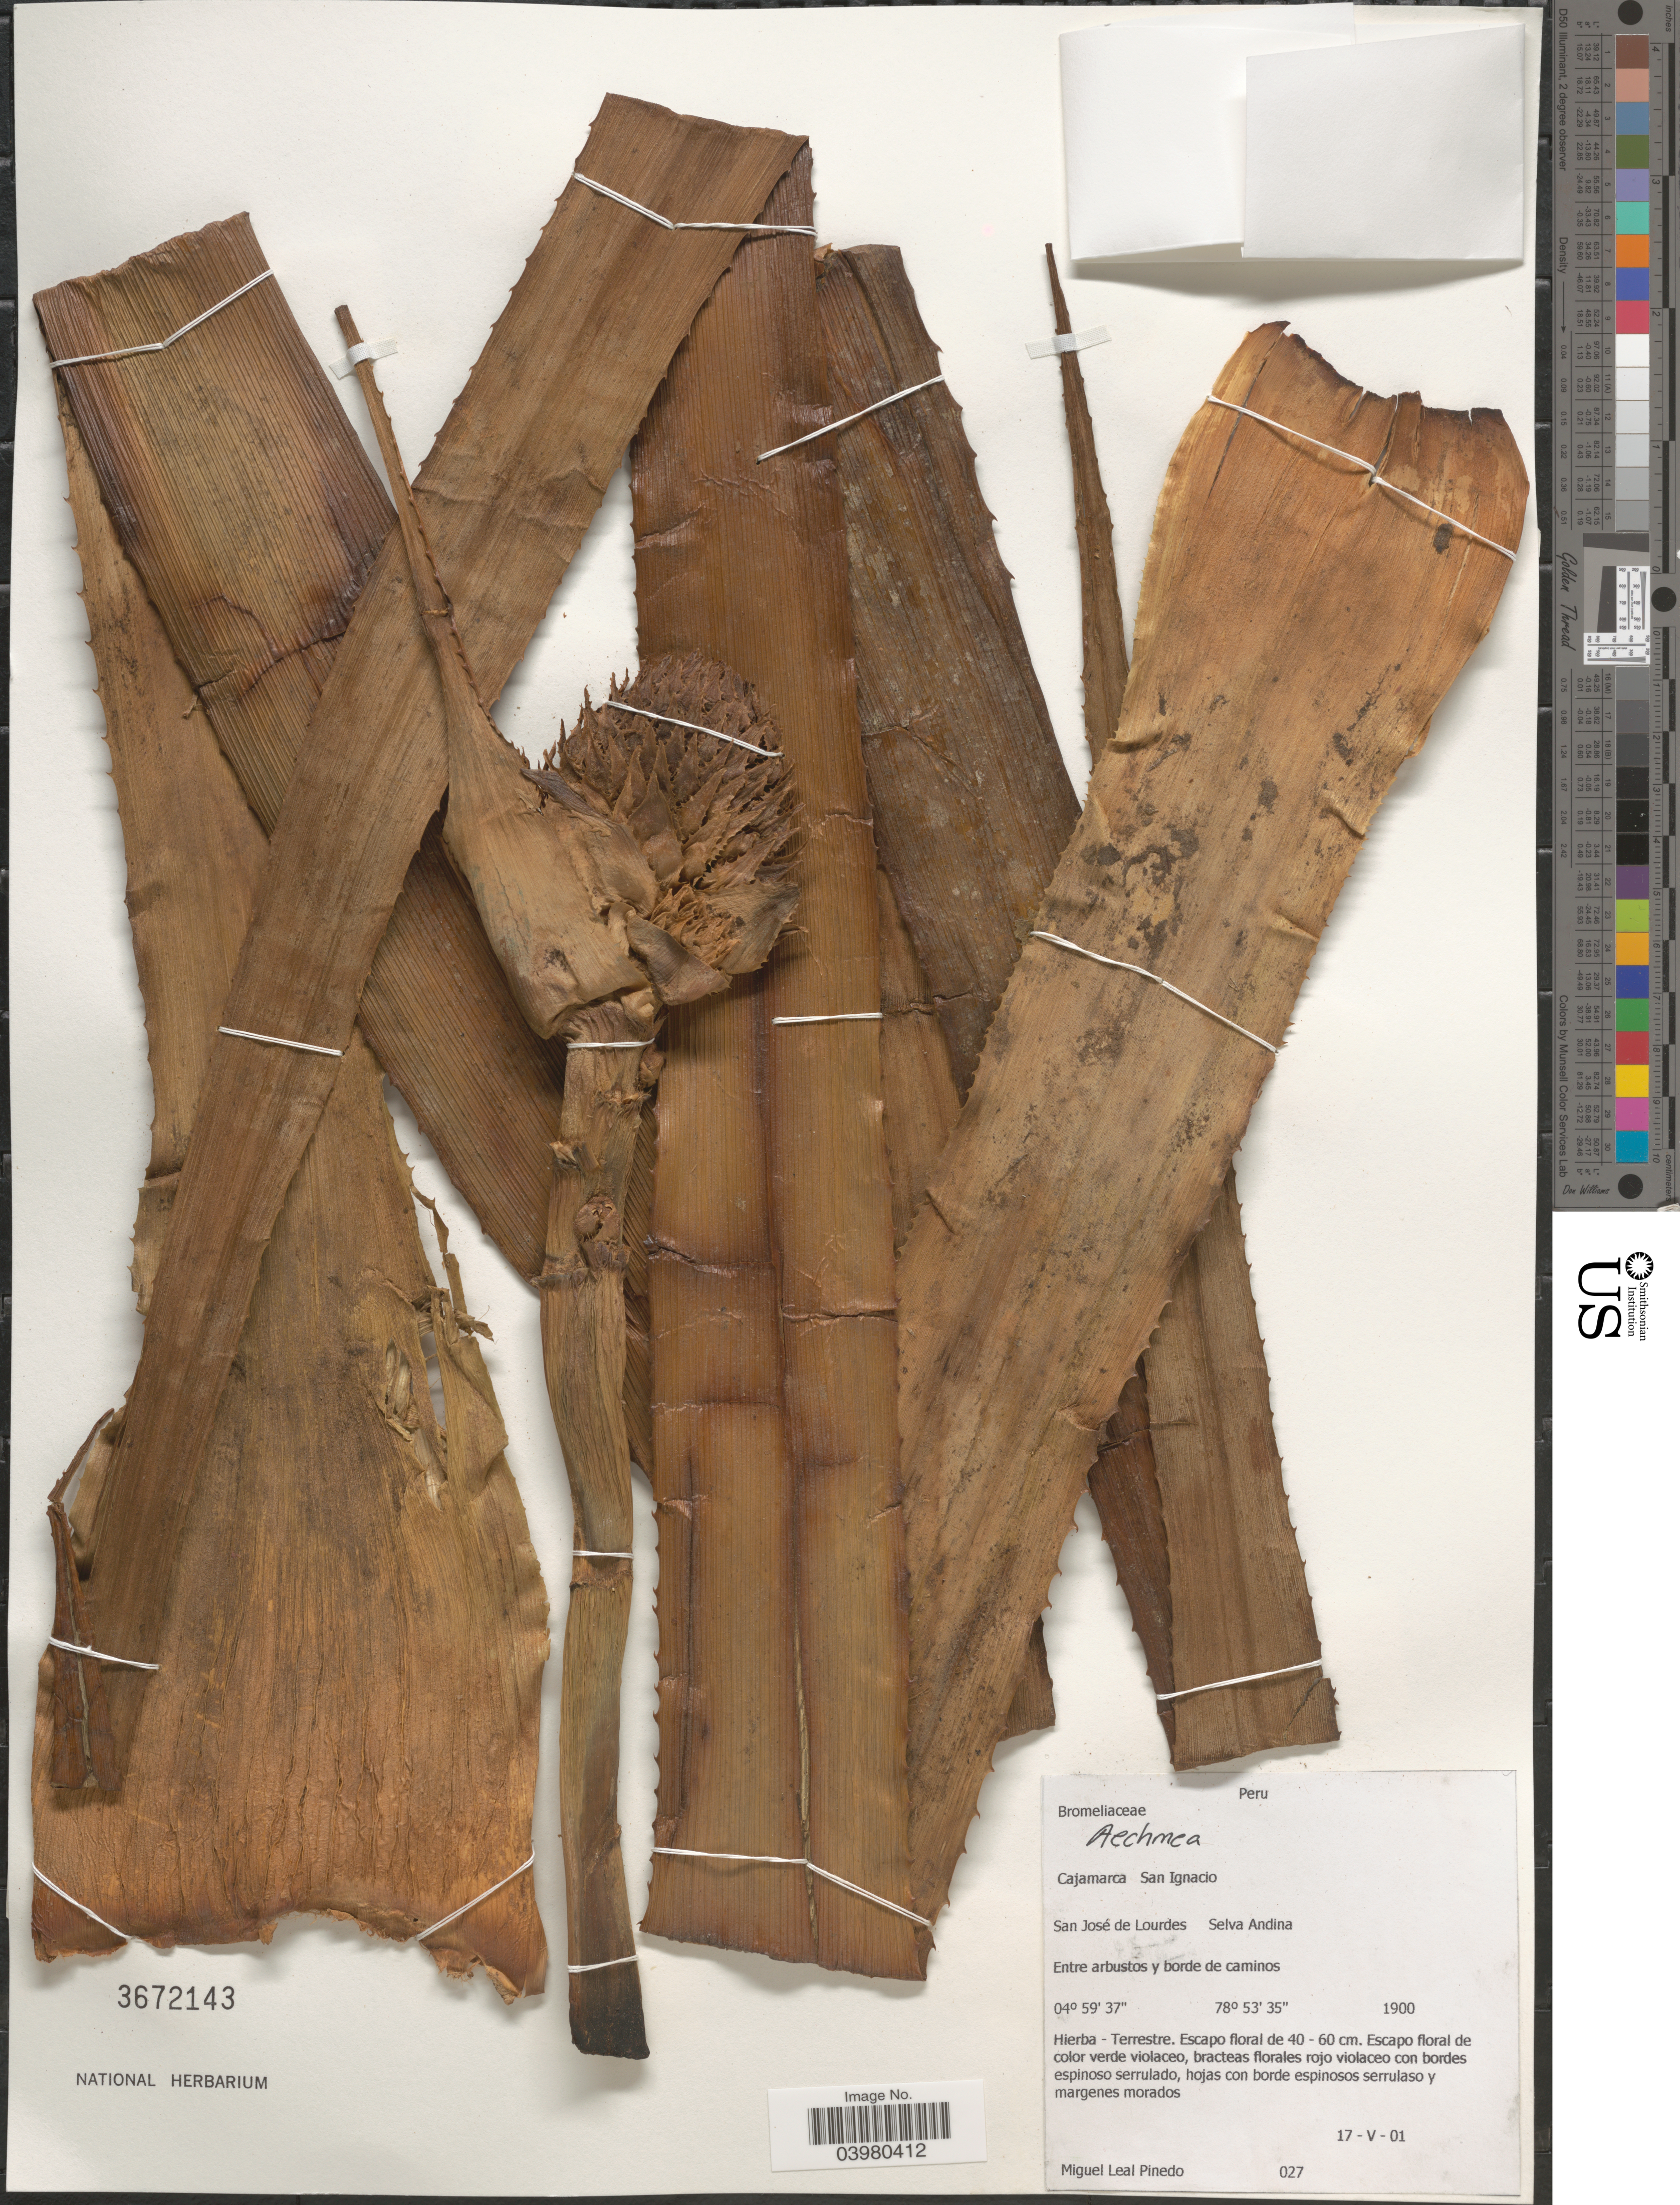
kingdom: Plantae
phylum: Tracheophyta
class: Liliopsida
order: Poales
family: Bromeliaceae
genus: Aechmea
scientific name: Aechmea sp.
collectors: M. E. Leal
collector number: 027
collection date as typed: Transcribed d/m/y: 17/5/1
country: Peru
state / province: Cajamarca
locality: San Ignacio. San José de Lourdes. Selva Andina. Entre arbustos y borde de caminos. Hierba- Terreste.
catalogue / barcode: US 3672143